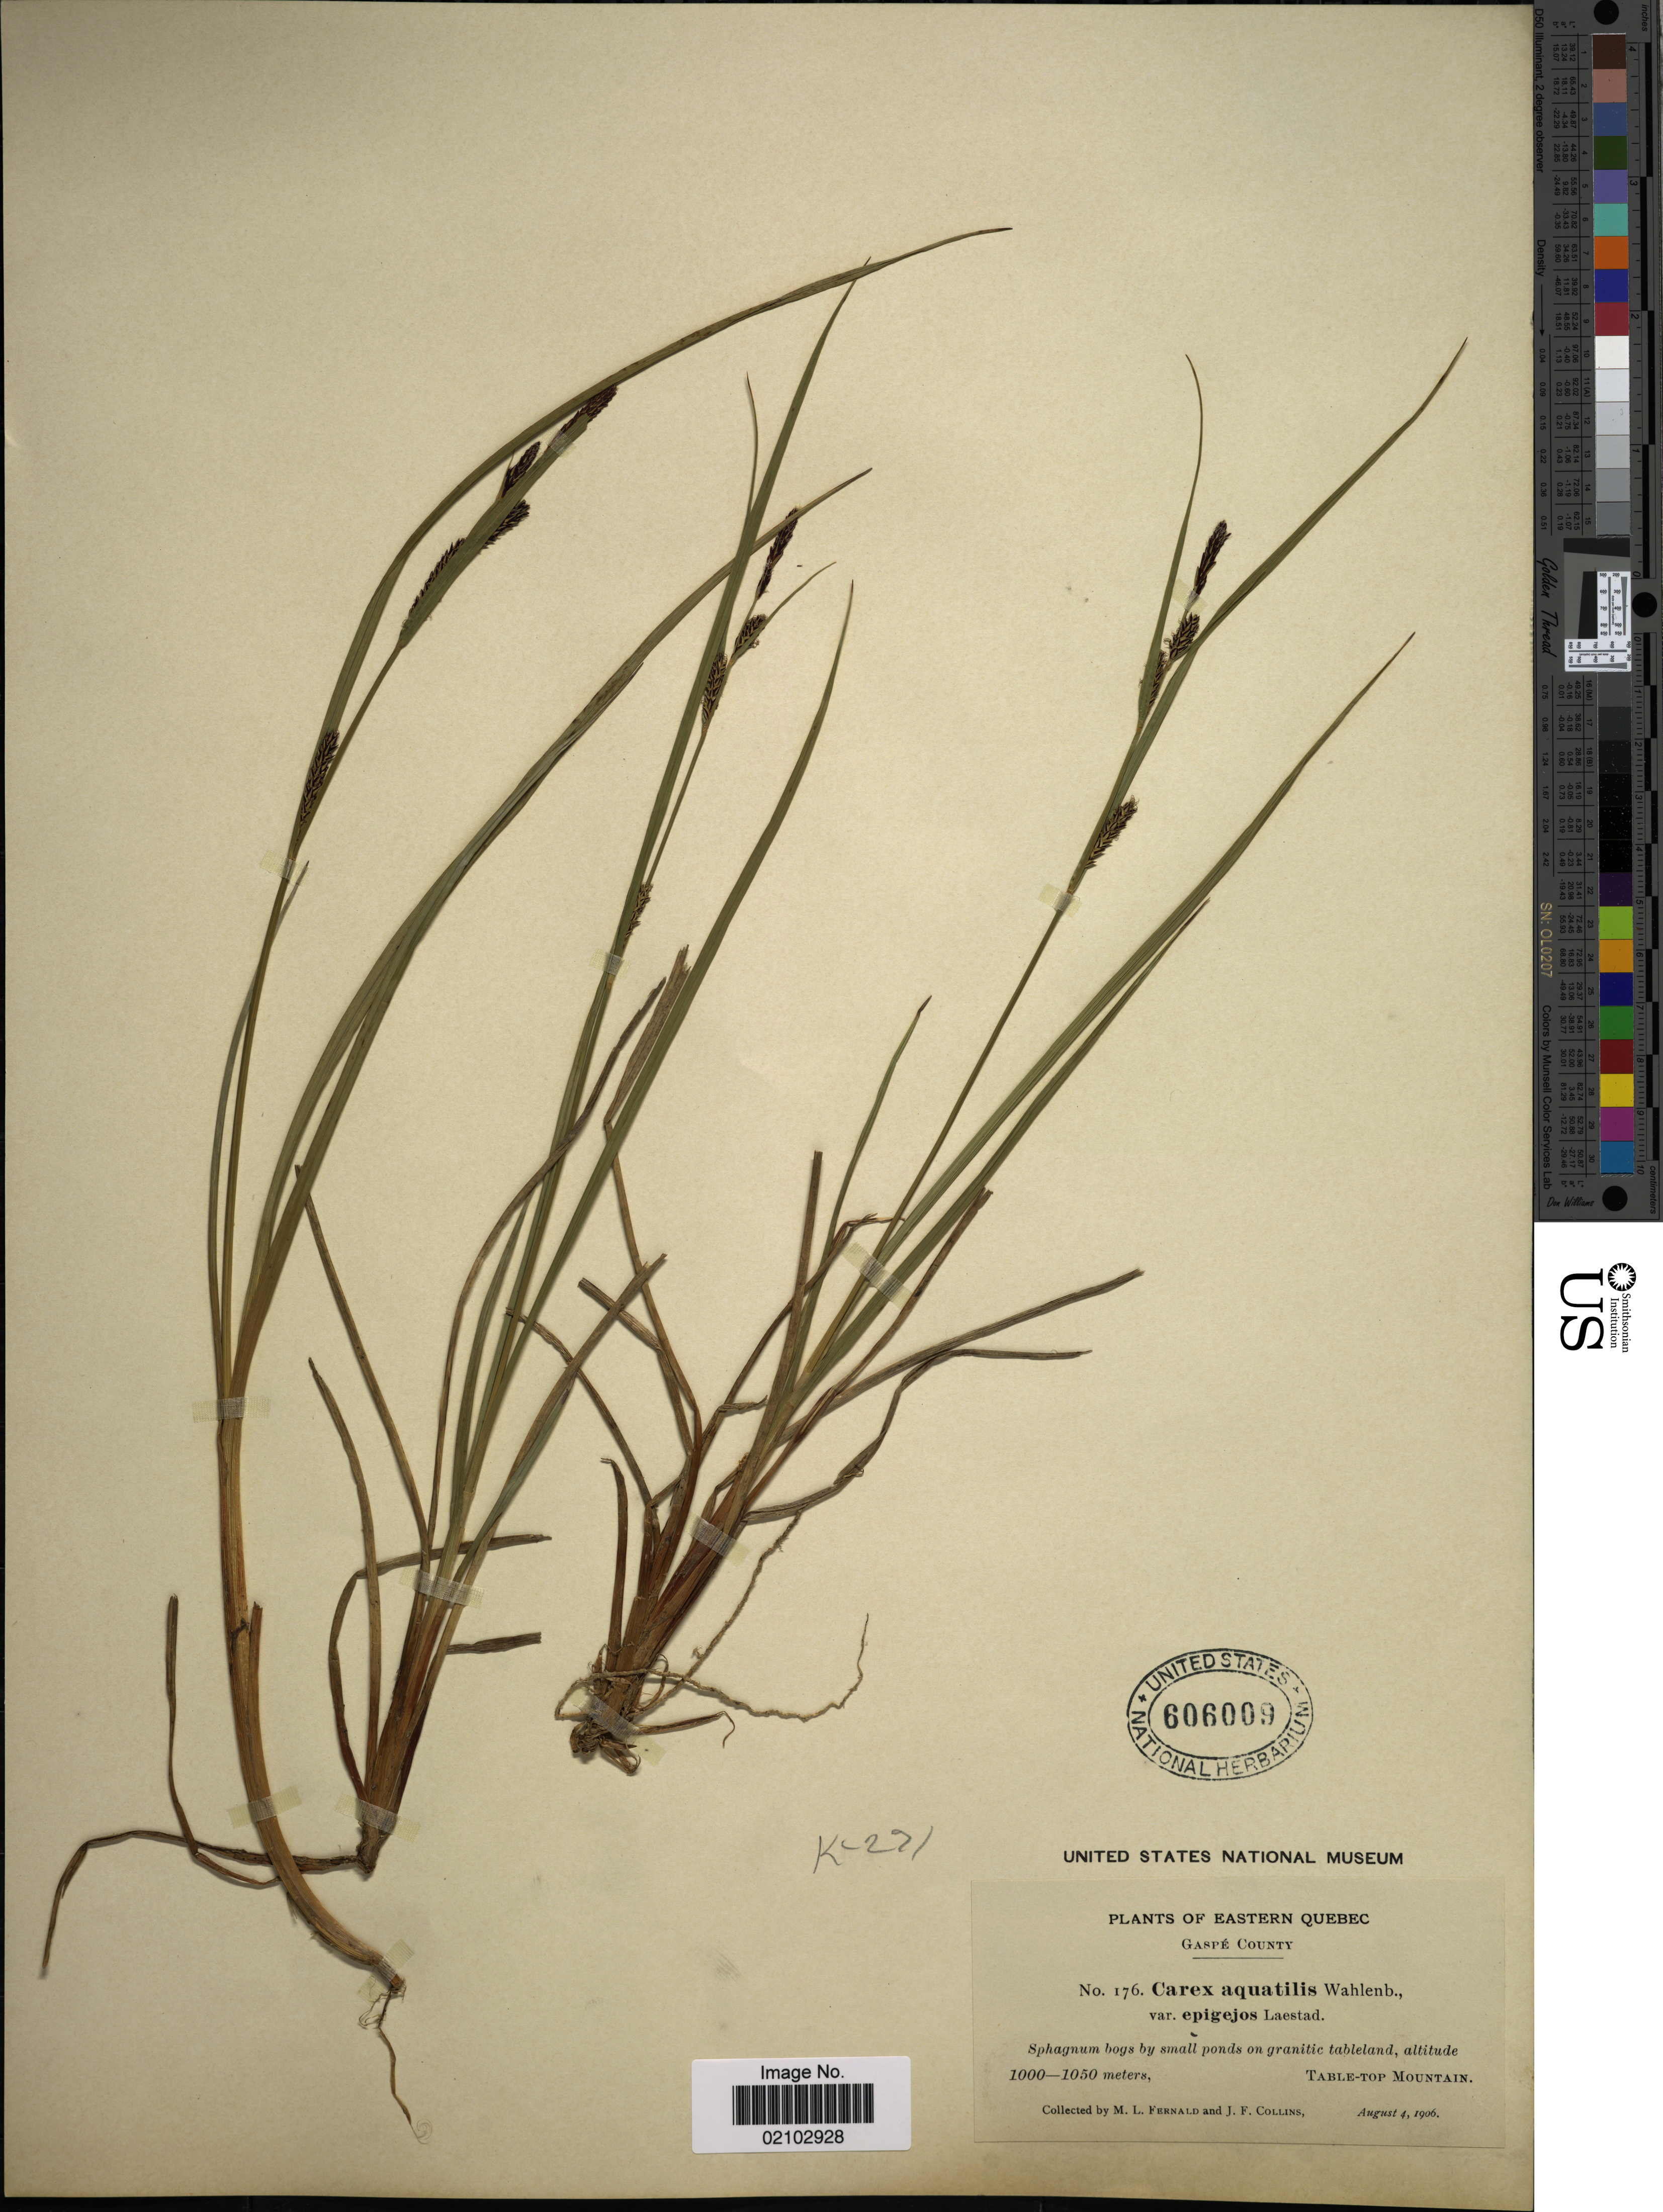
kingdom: Plantae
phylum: Tracheophyta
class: Liliopsida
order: Poales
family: Cyperaceae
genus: Carex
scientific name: Carex aquatilis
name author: Wahlenb.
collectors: M. L. Fernald & J. Collins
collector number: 176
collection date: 1906-08-04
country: Canada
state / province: Quebec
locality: Eastern Quebec, Gaspe County, sphagnum bogs by small ponds on granitic tableland, Table-Top Mountain.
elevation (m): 1000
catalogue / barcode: US 606009